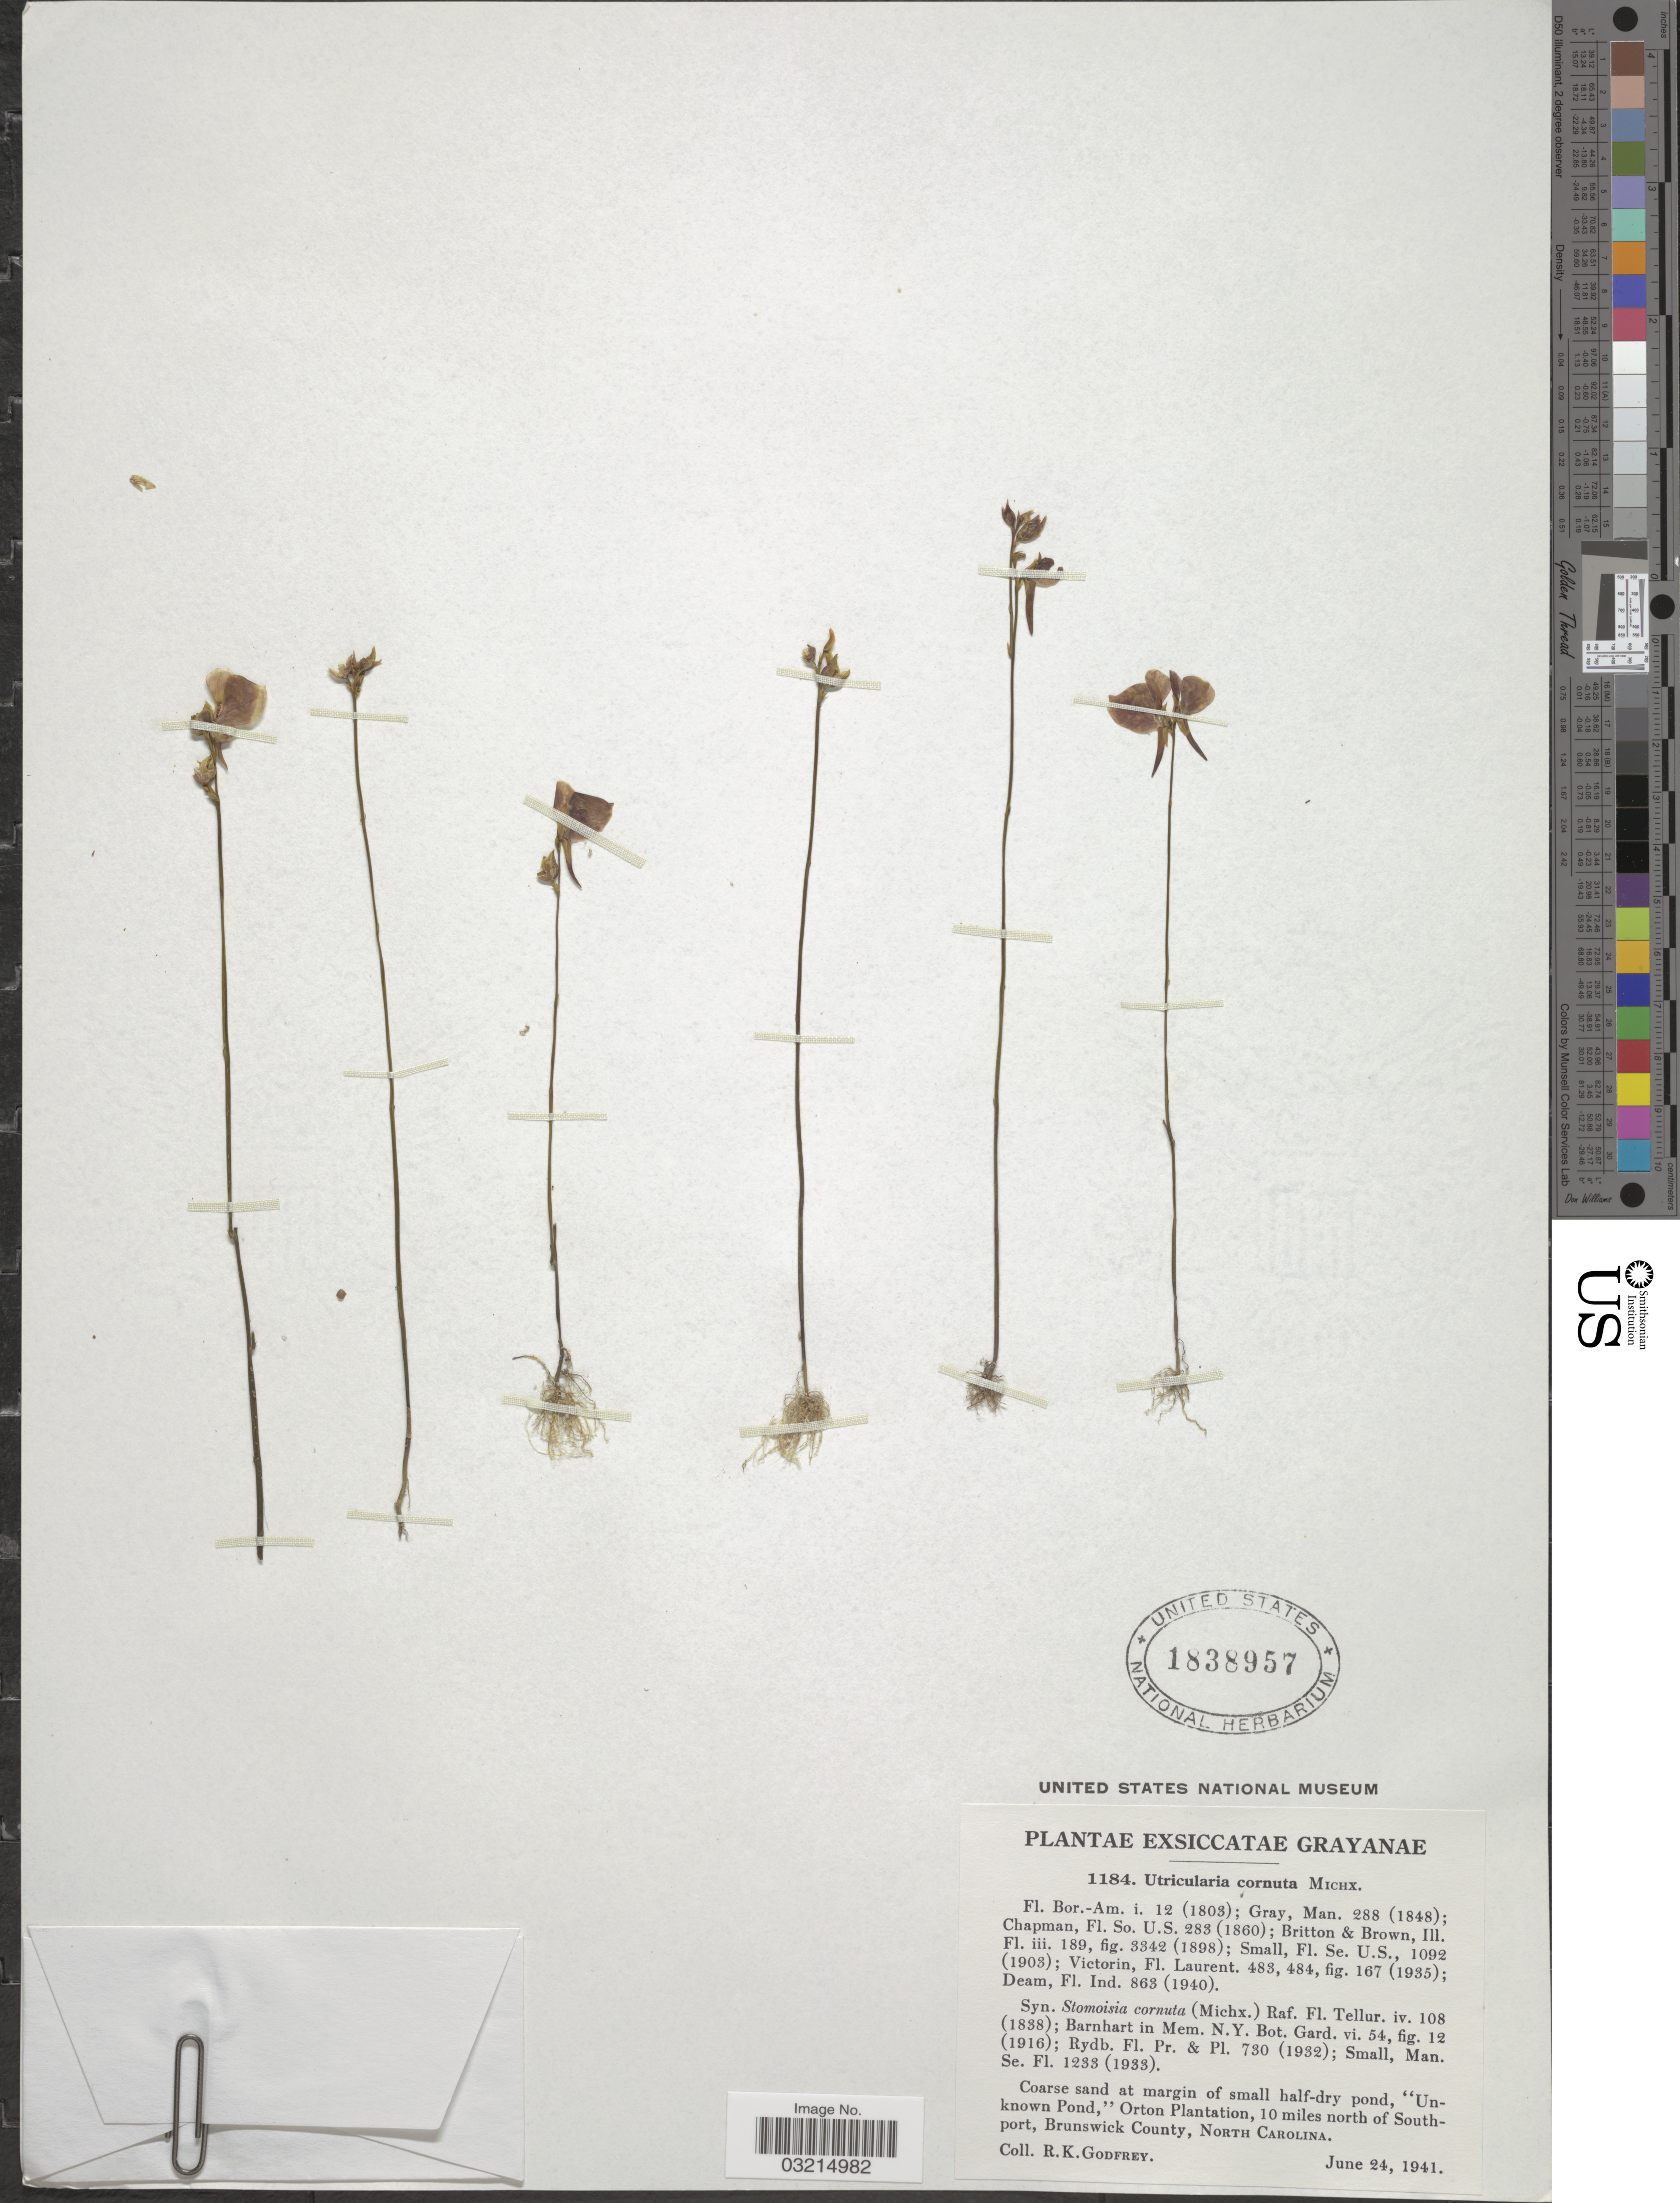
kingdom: Plantae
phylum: Tracheophyta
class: Magnoliopsida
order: Lamiales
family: Lentibulariaceae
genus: Utricularia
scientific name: Utricularia cornuta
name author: Michx.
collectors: R. K. Godfrey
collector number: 1184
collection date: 1941-06-24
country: United States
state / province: North Carolina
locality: Coarse sand at margin of small half-dry pond, "Unknown Pond," Orton Plantation, 10 miles north of Southport, Brunswick County.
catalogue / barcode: US 1838957